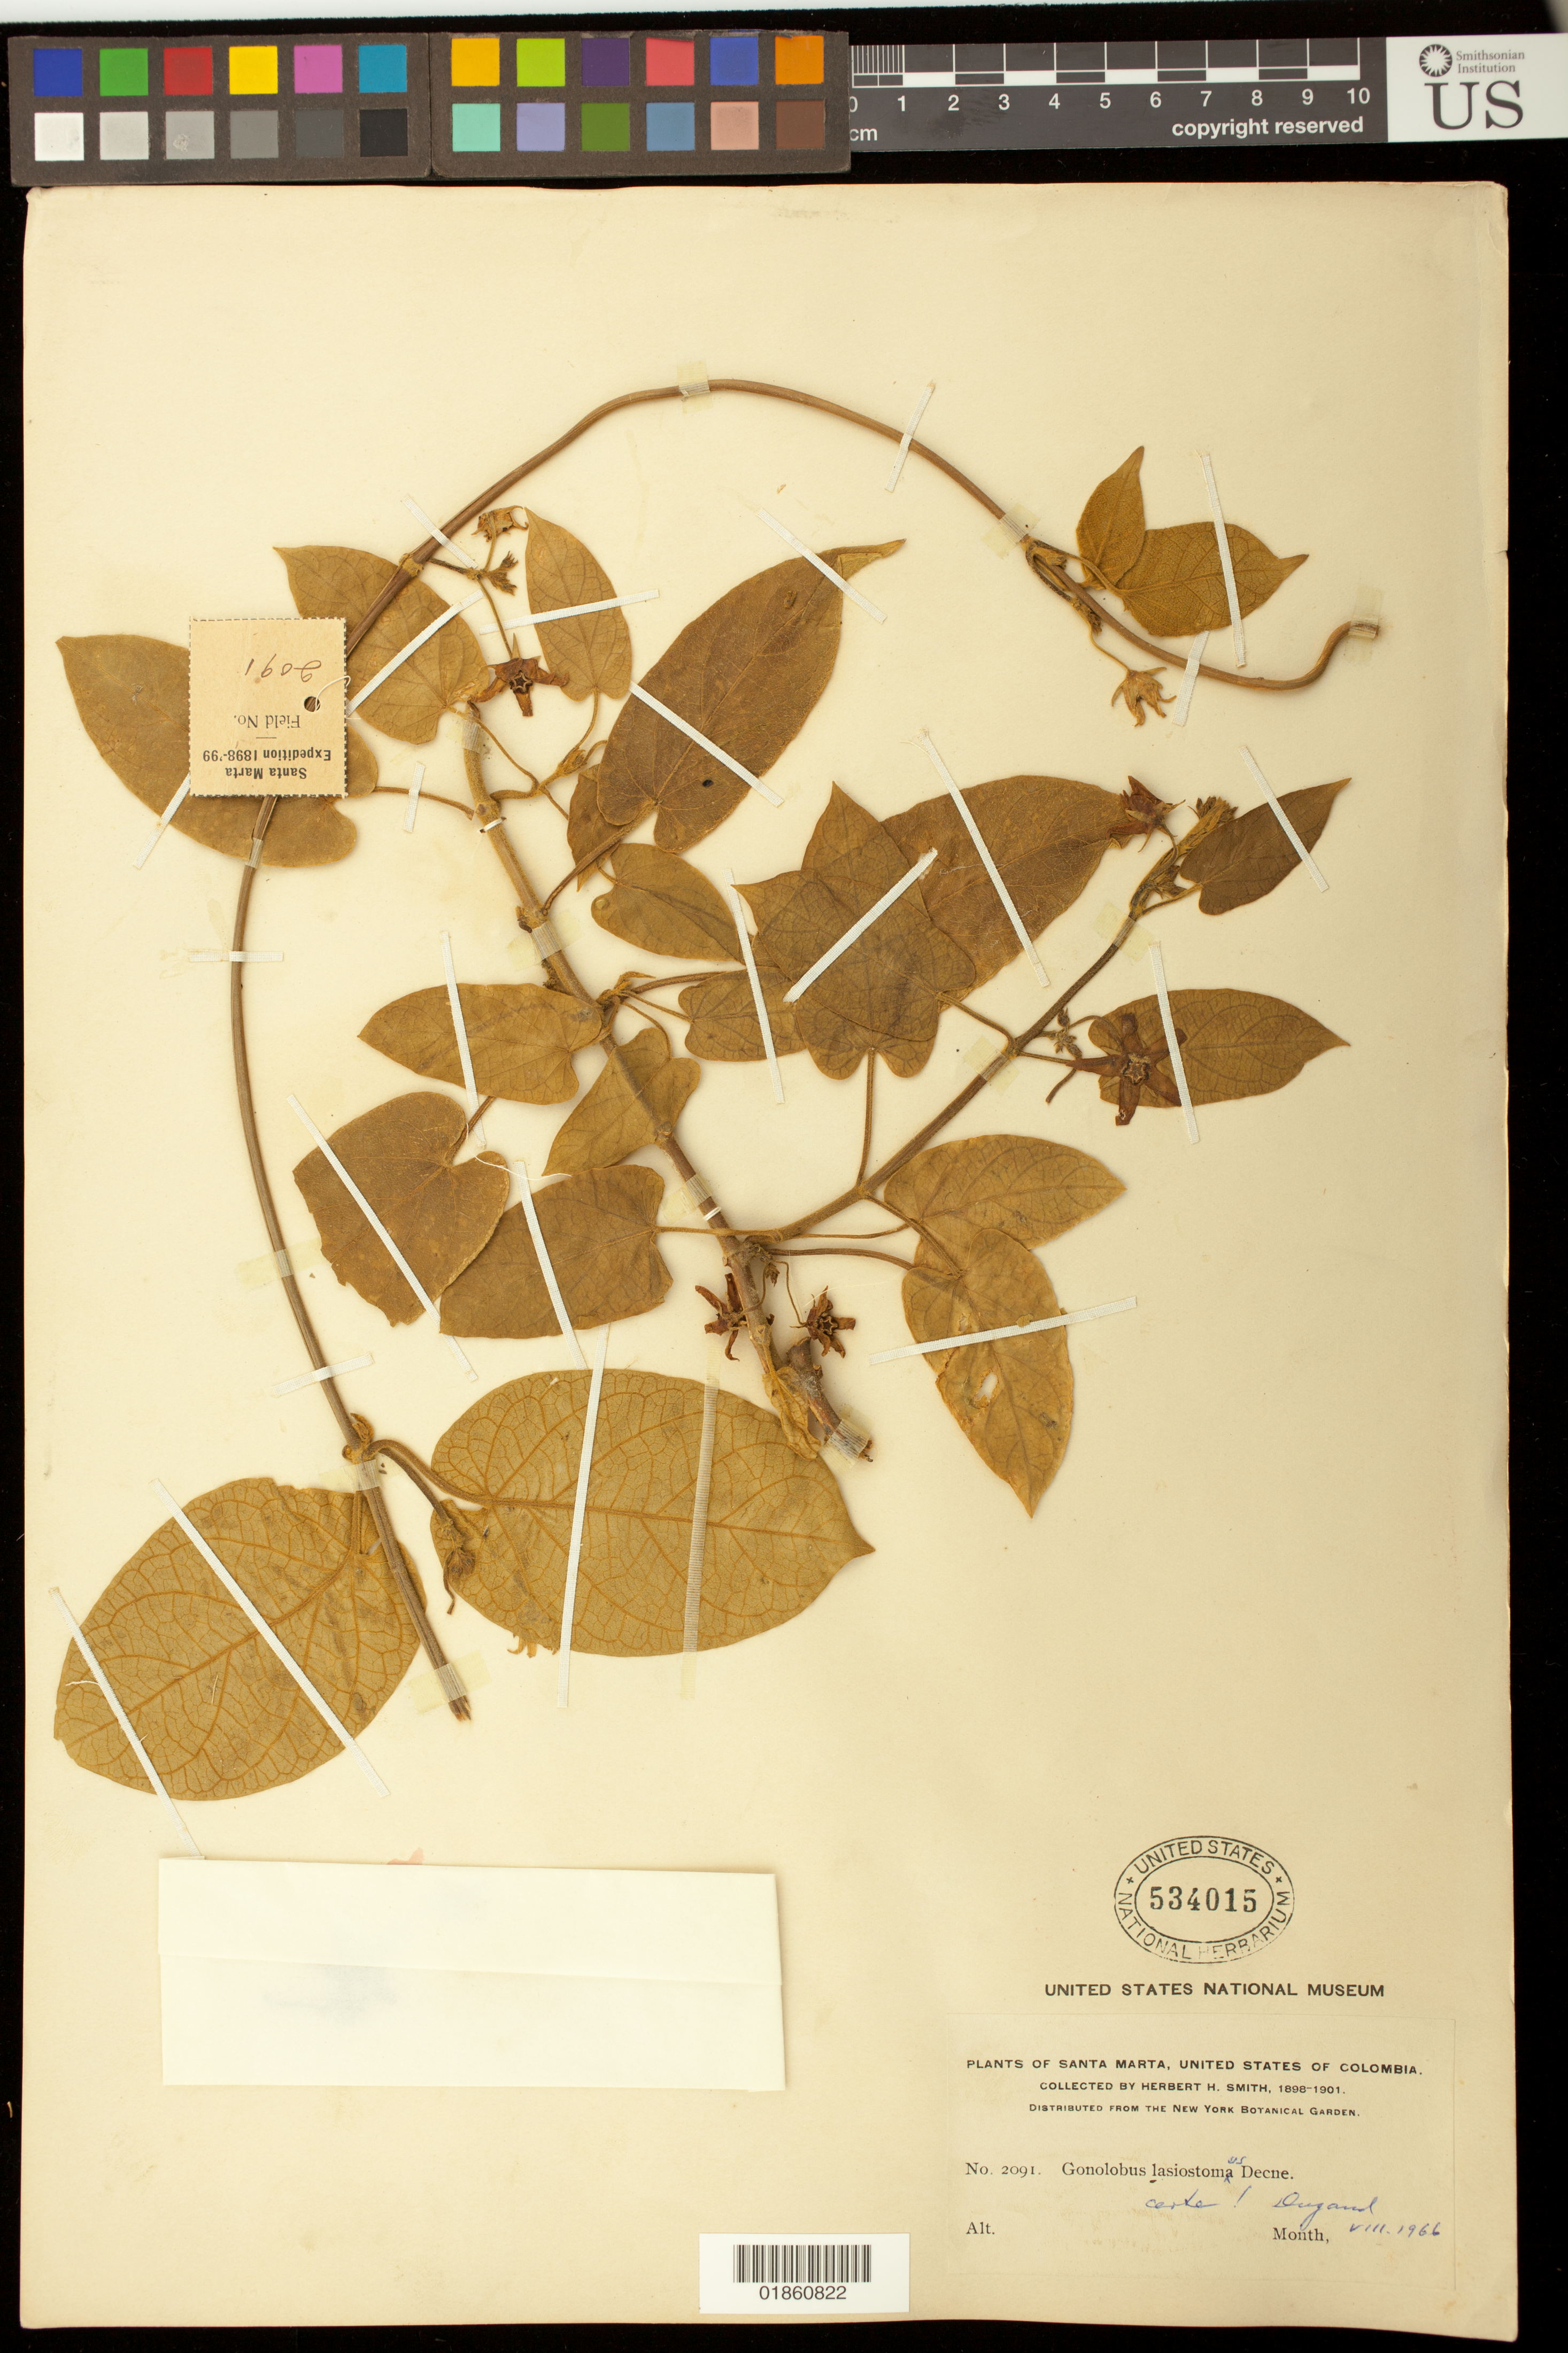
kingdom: Plantae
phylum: Tracheophyta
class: Magnoliopsida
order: Gentianales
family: Apocynaceae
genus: Gonolobus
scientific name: Gonolobus lasiostomus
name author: Decne.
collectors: H. H. Smith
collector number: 2091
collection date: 1898/1899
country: Colombia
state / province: Magdalena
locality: Santa Marta.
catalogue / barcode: US 534015